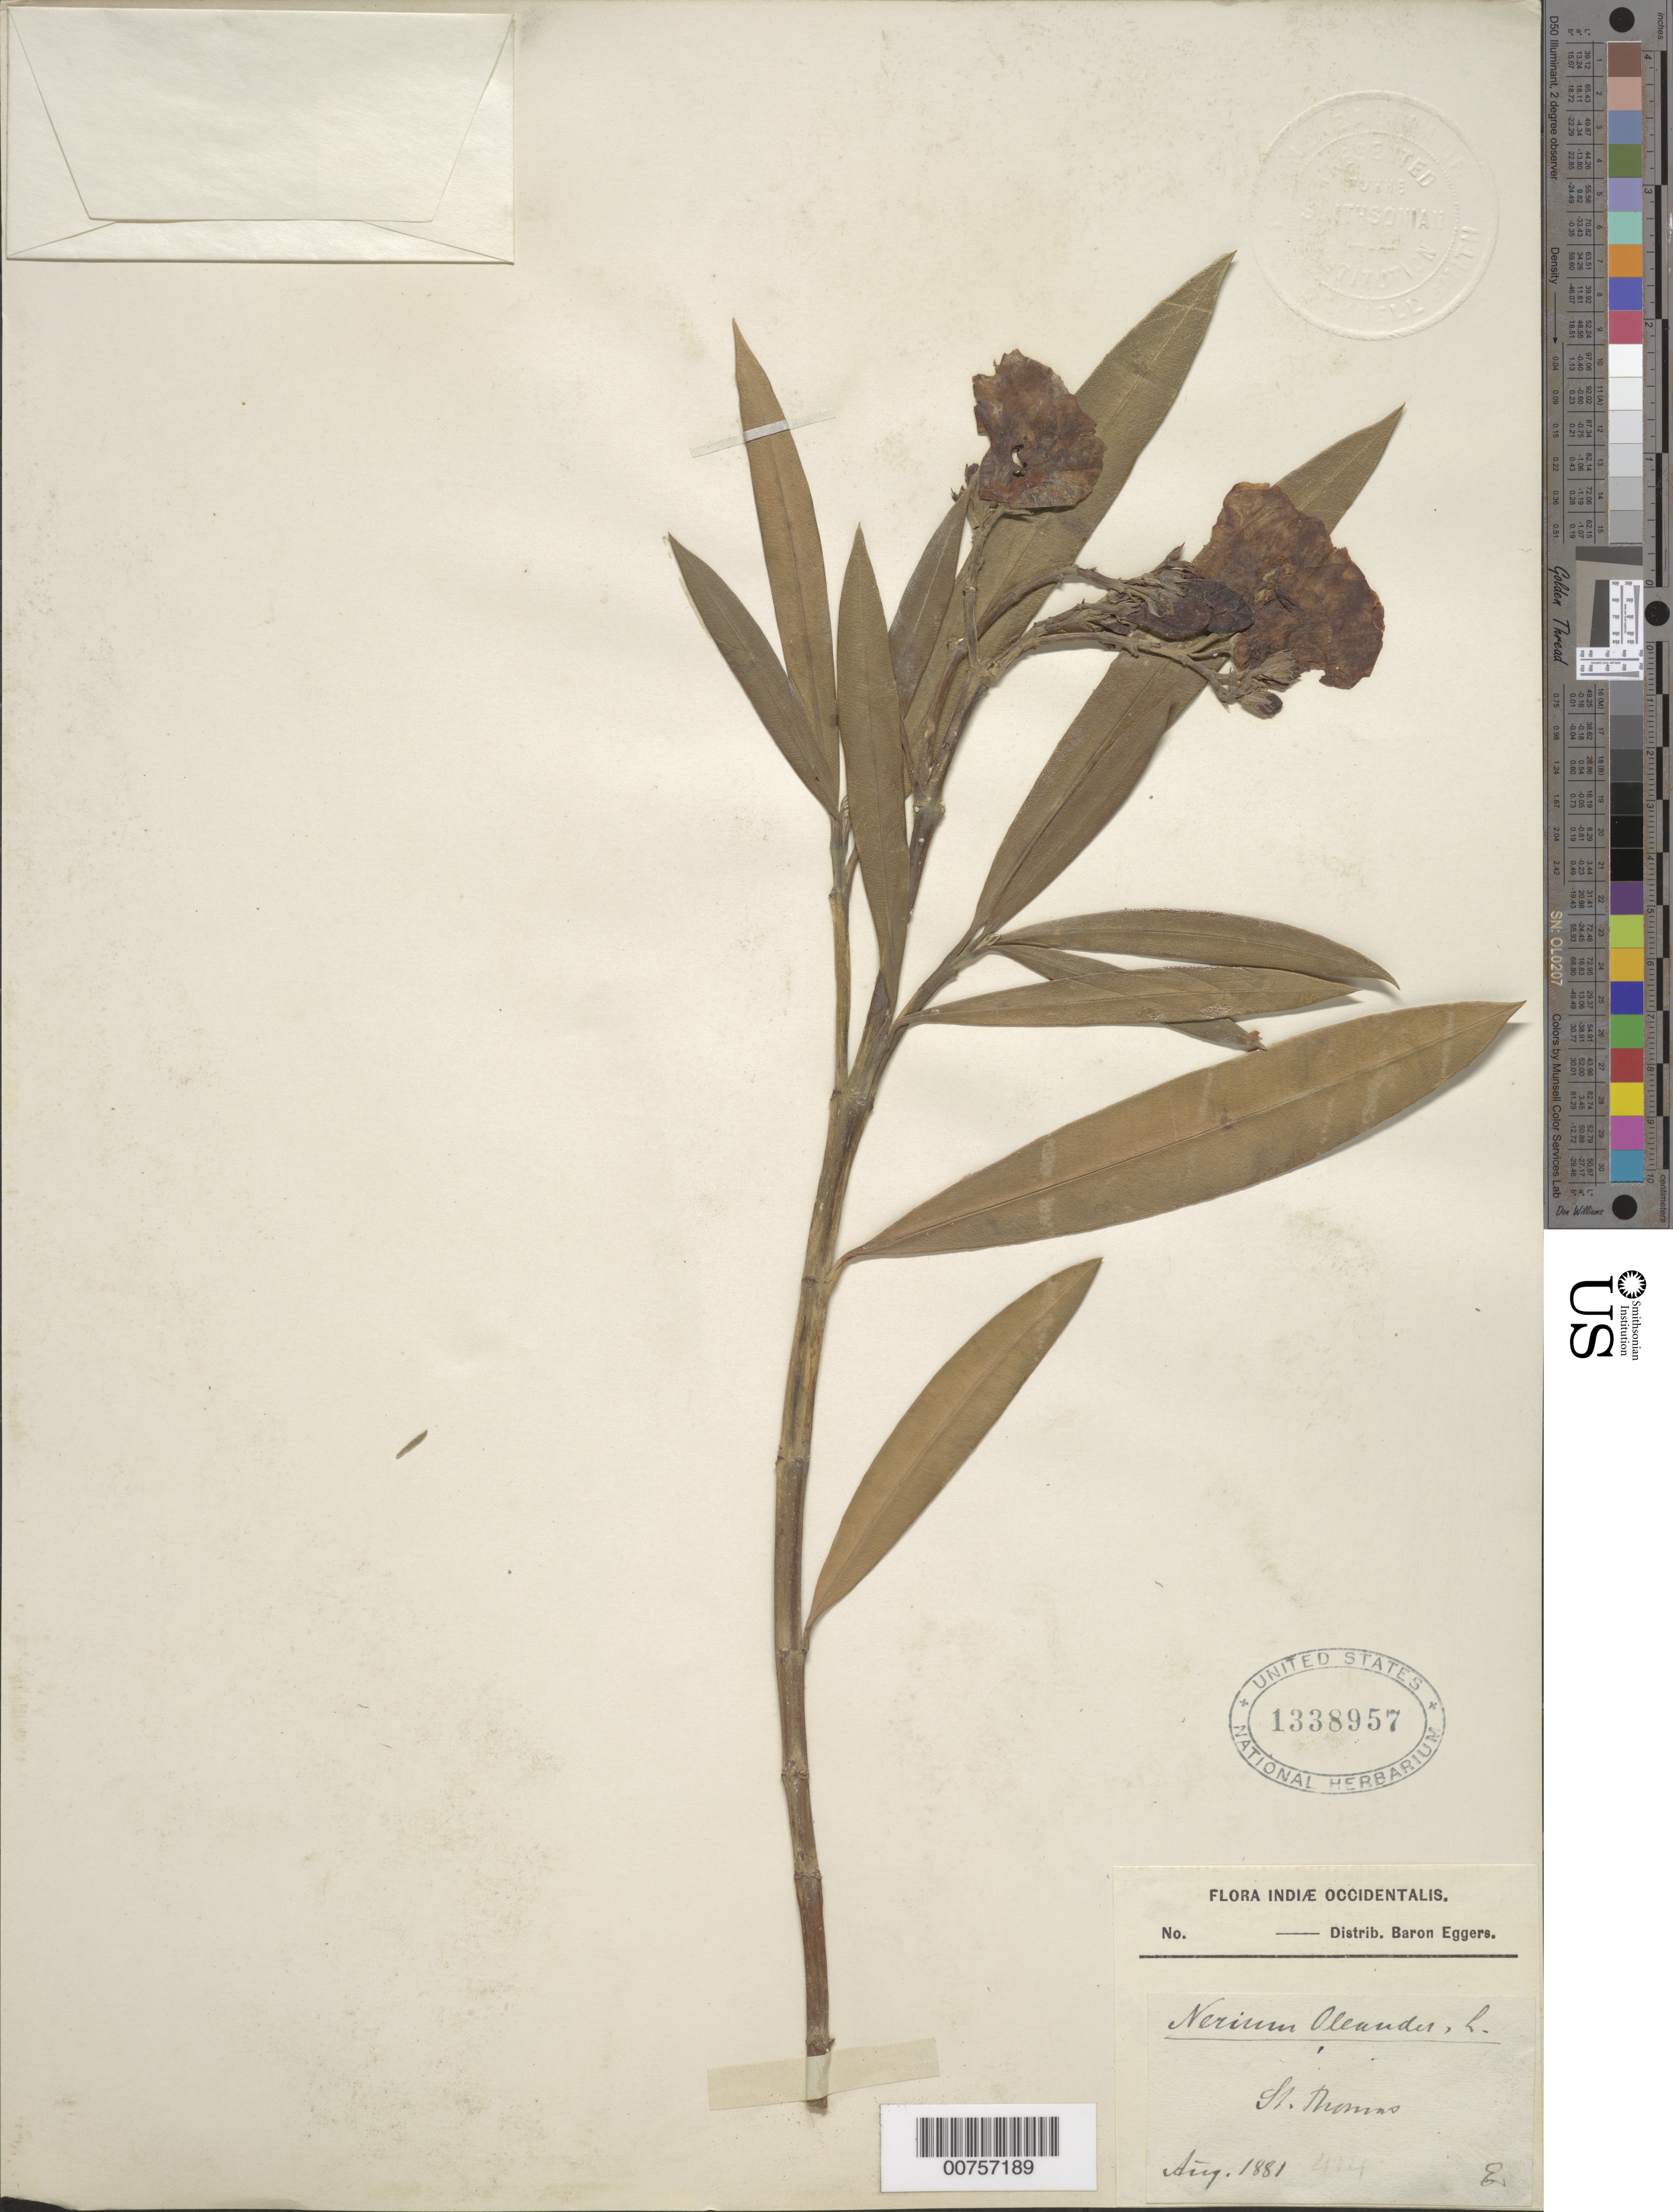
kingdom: Plantae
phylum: Tracheophyta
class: Magnoliopsida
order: Gentianales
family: Apocynaceae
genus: Nerium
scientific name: Nerium oleander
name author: L.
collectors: H. F. A. von Eggers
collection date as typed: Aug 1881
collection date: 1881-08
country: U.S. Virgin Islands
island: St. Thomas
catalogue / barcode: US 1338957